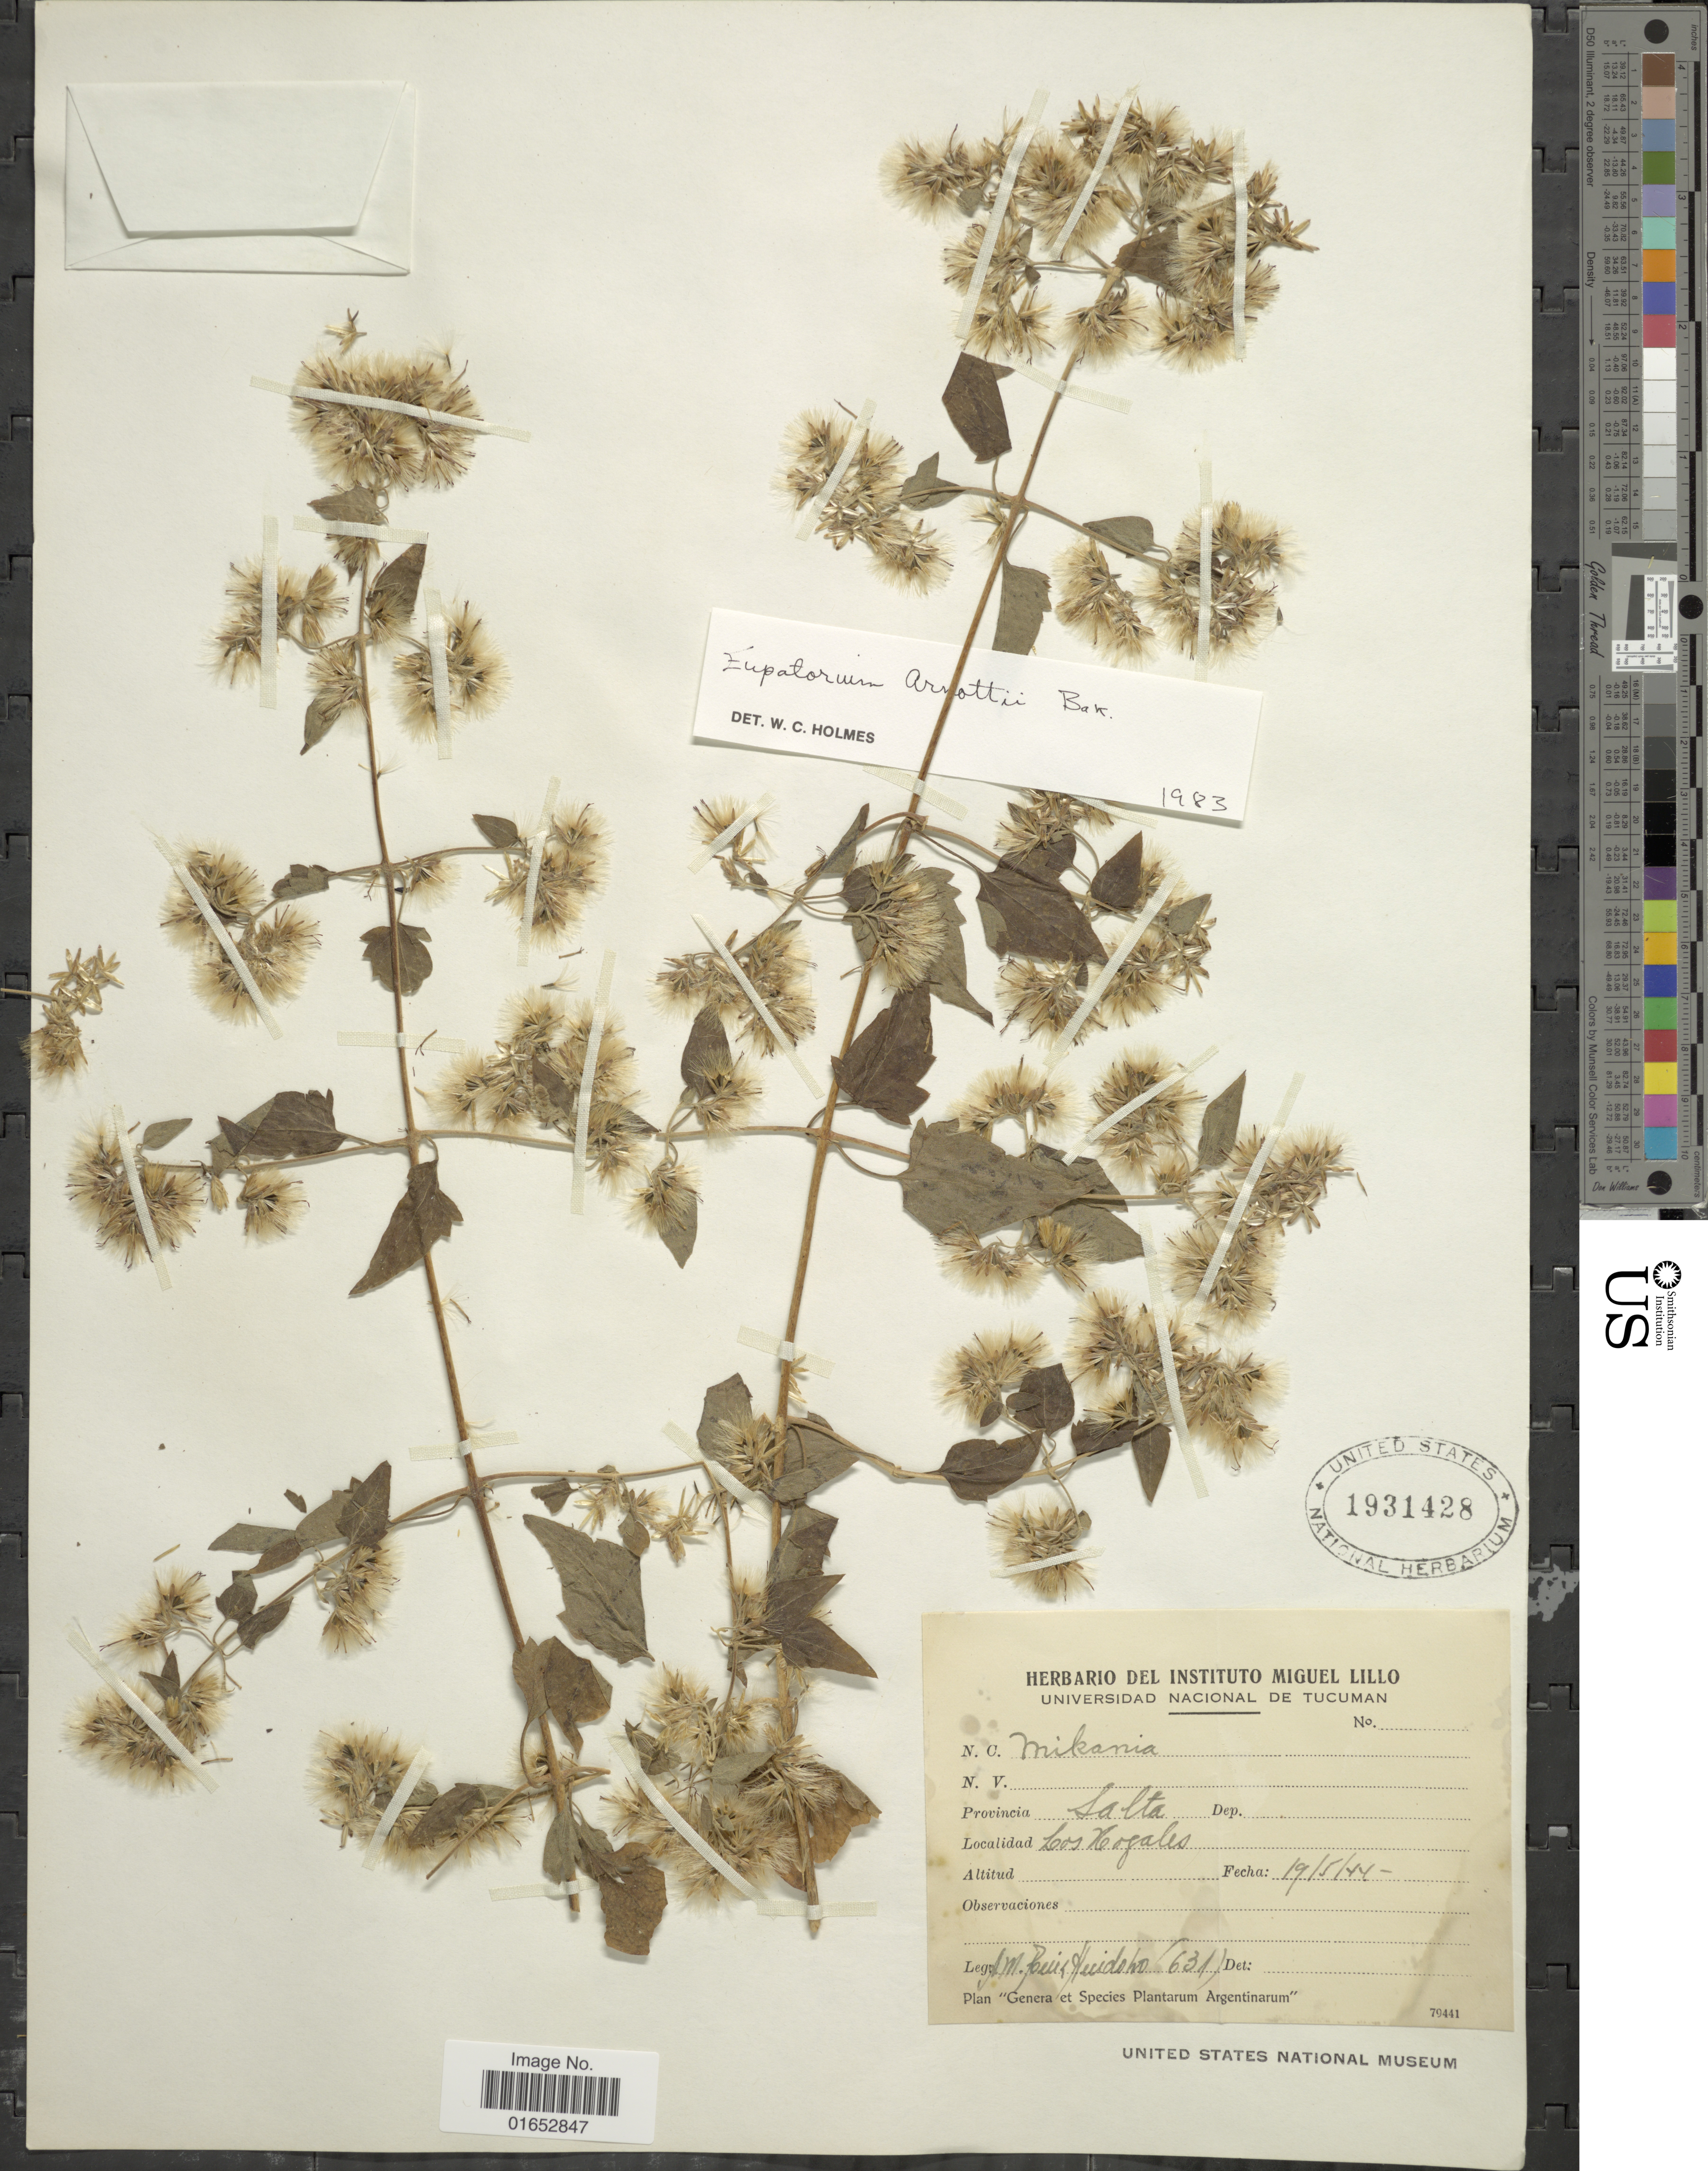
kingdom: Plantae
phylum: Tracheophyta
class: Magnoliopsida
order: Asterales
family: Asteraceae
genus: Austrobrickellia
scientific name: Austrobrickellia arnottii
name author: (Baker) R.M. King & H. Rob.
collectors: M. Ruiz Huidobro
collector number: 631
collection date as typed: Transcribed d/m/y: 19/5/44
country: Argentina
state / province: Salta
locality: Los Hogales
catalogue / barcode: US 1931428